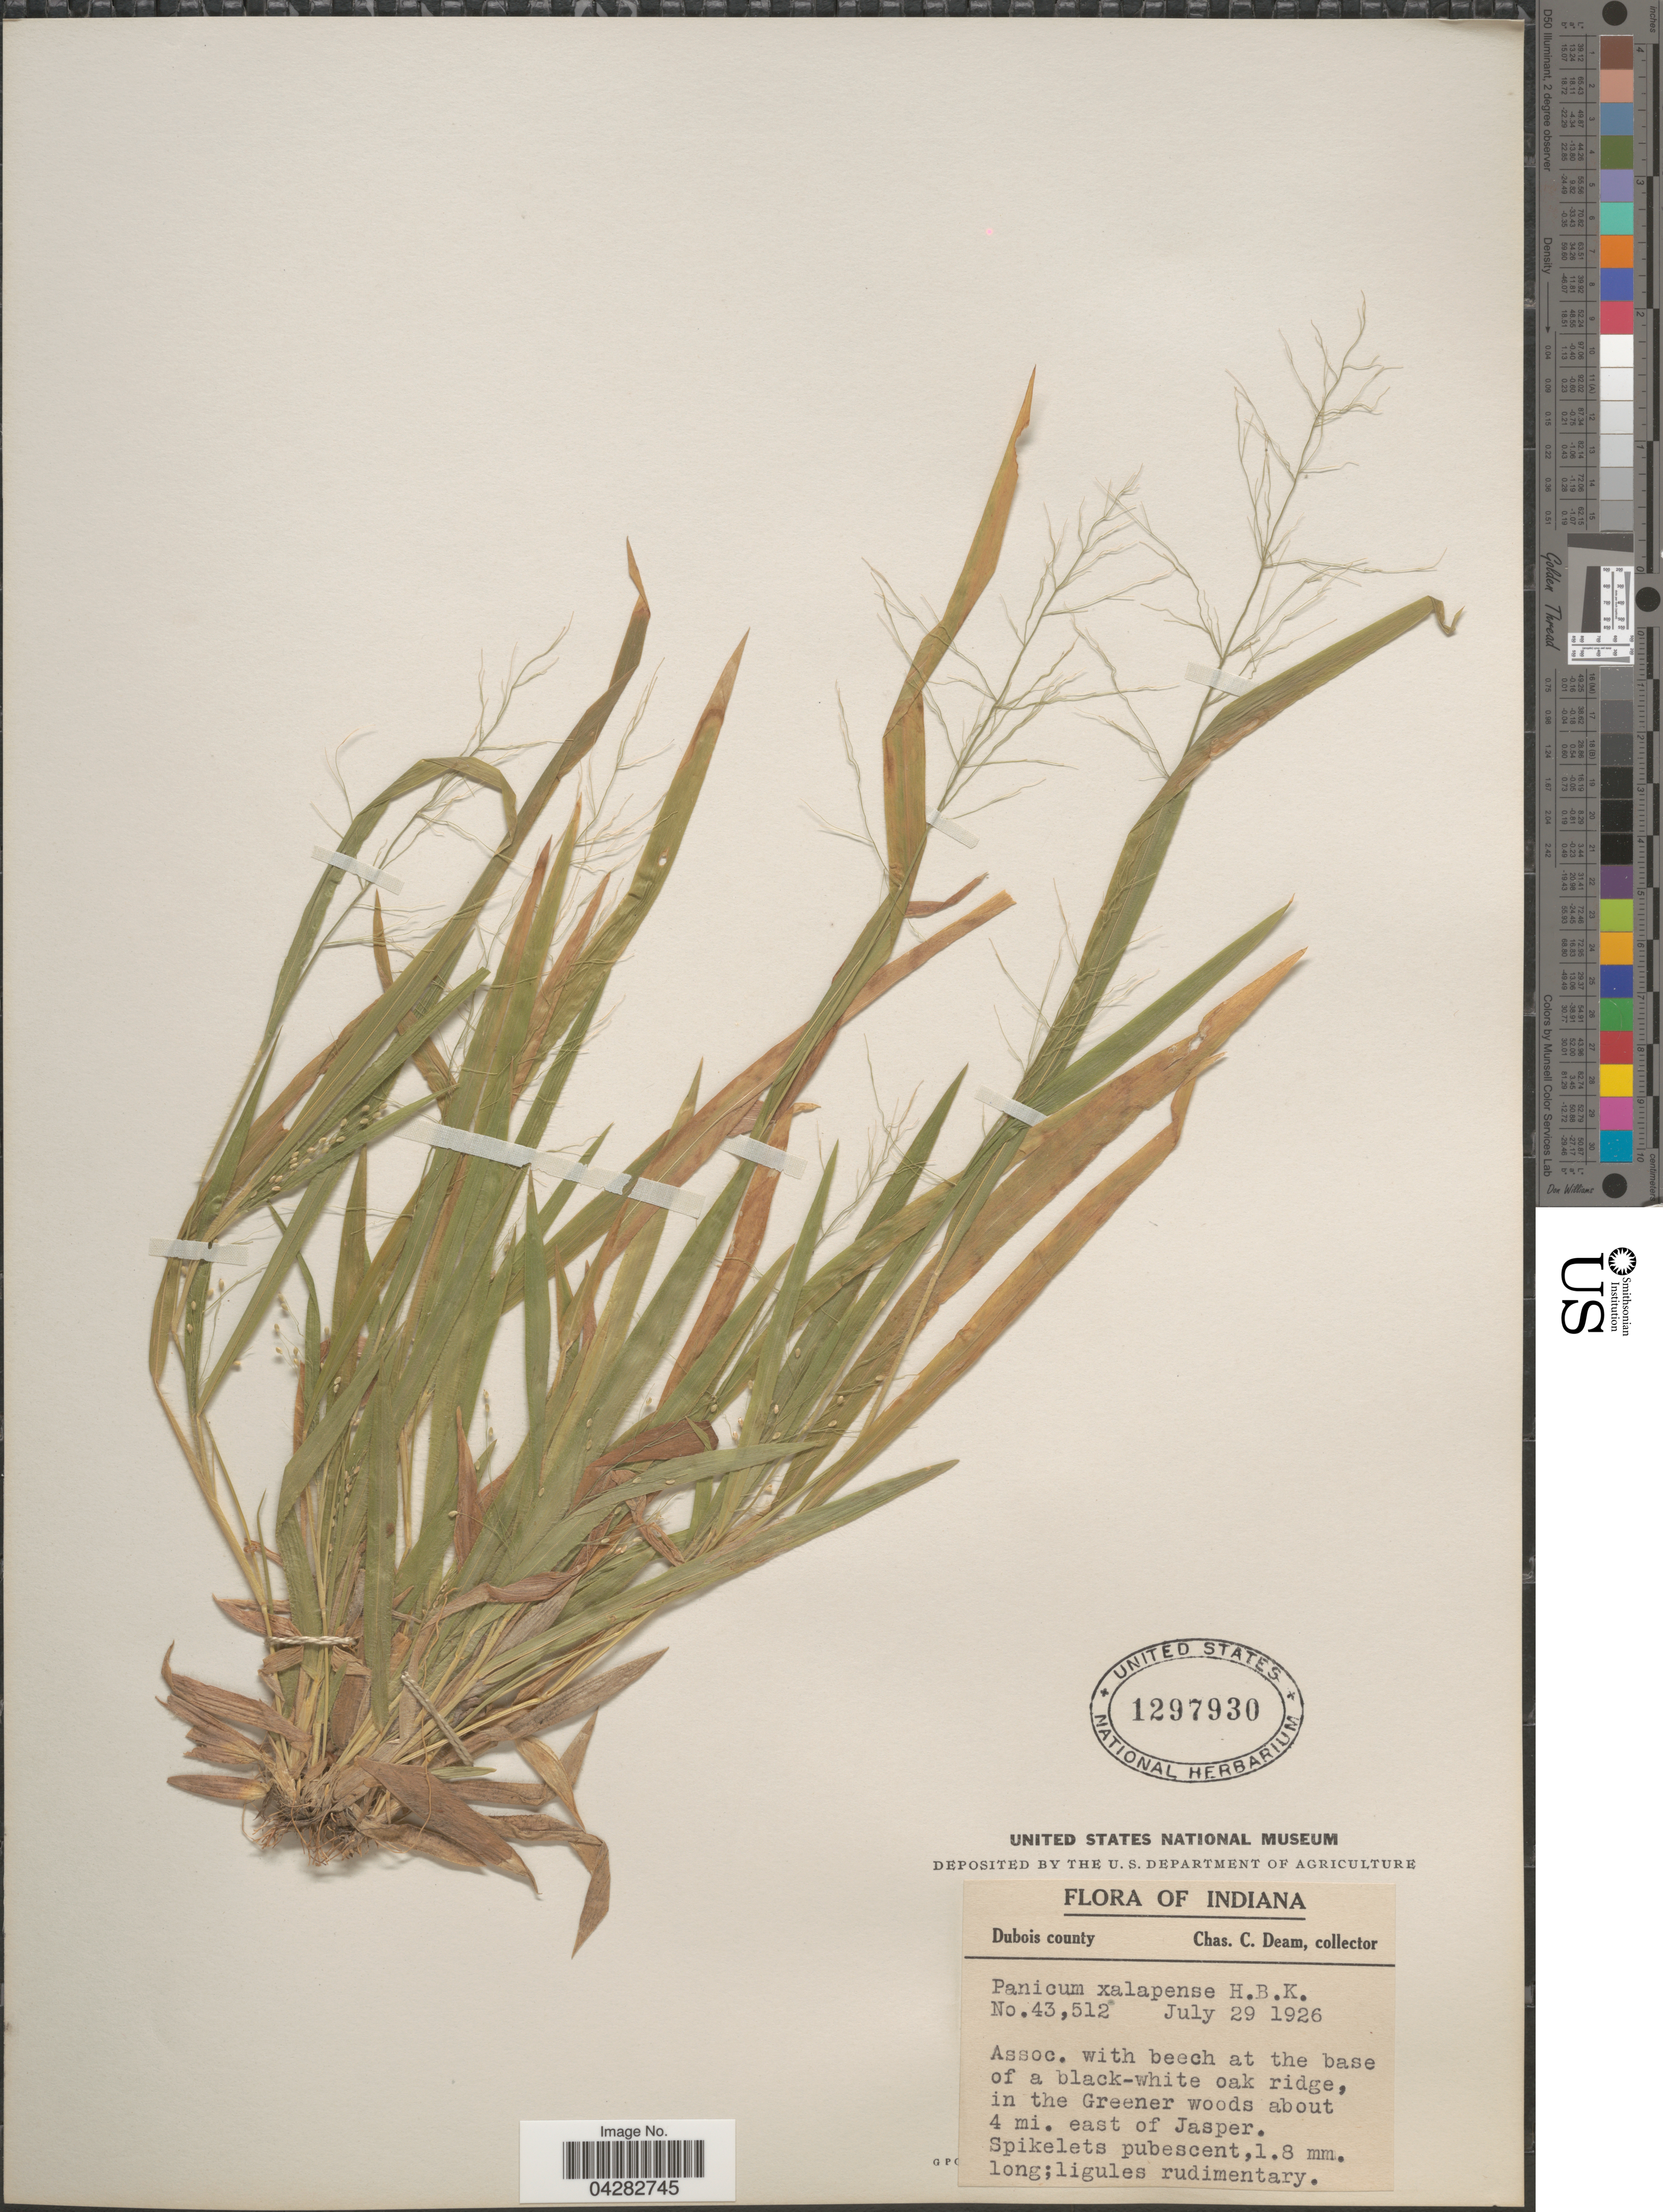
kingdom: Plantae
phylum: Tracheophyta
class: Liliopsida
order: Poales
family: Poaceae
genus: Dichanthelium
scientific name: Dichanthelium laxiflorum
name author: (Lam.) Gould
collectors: C. C. Deam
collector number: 43512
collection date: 1926-07-29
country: United States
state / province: Indiana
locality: Dubois county. At the base of a black-white oak ridge, in the Greener woods about 4 mi. east of Jasper.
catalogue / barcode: US 1297930